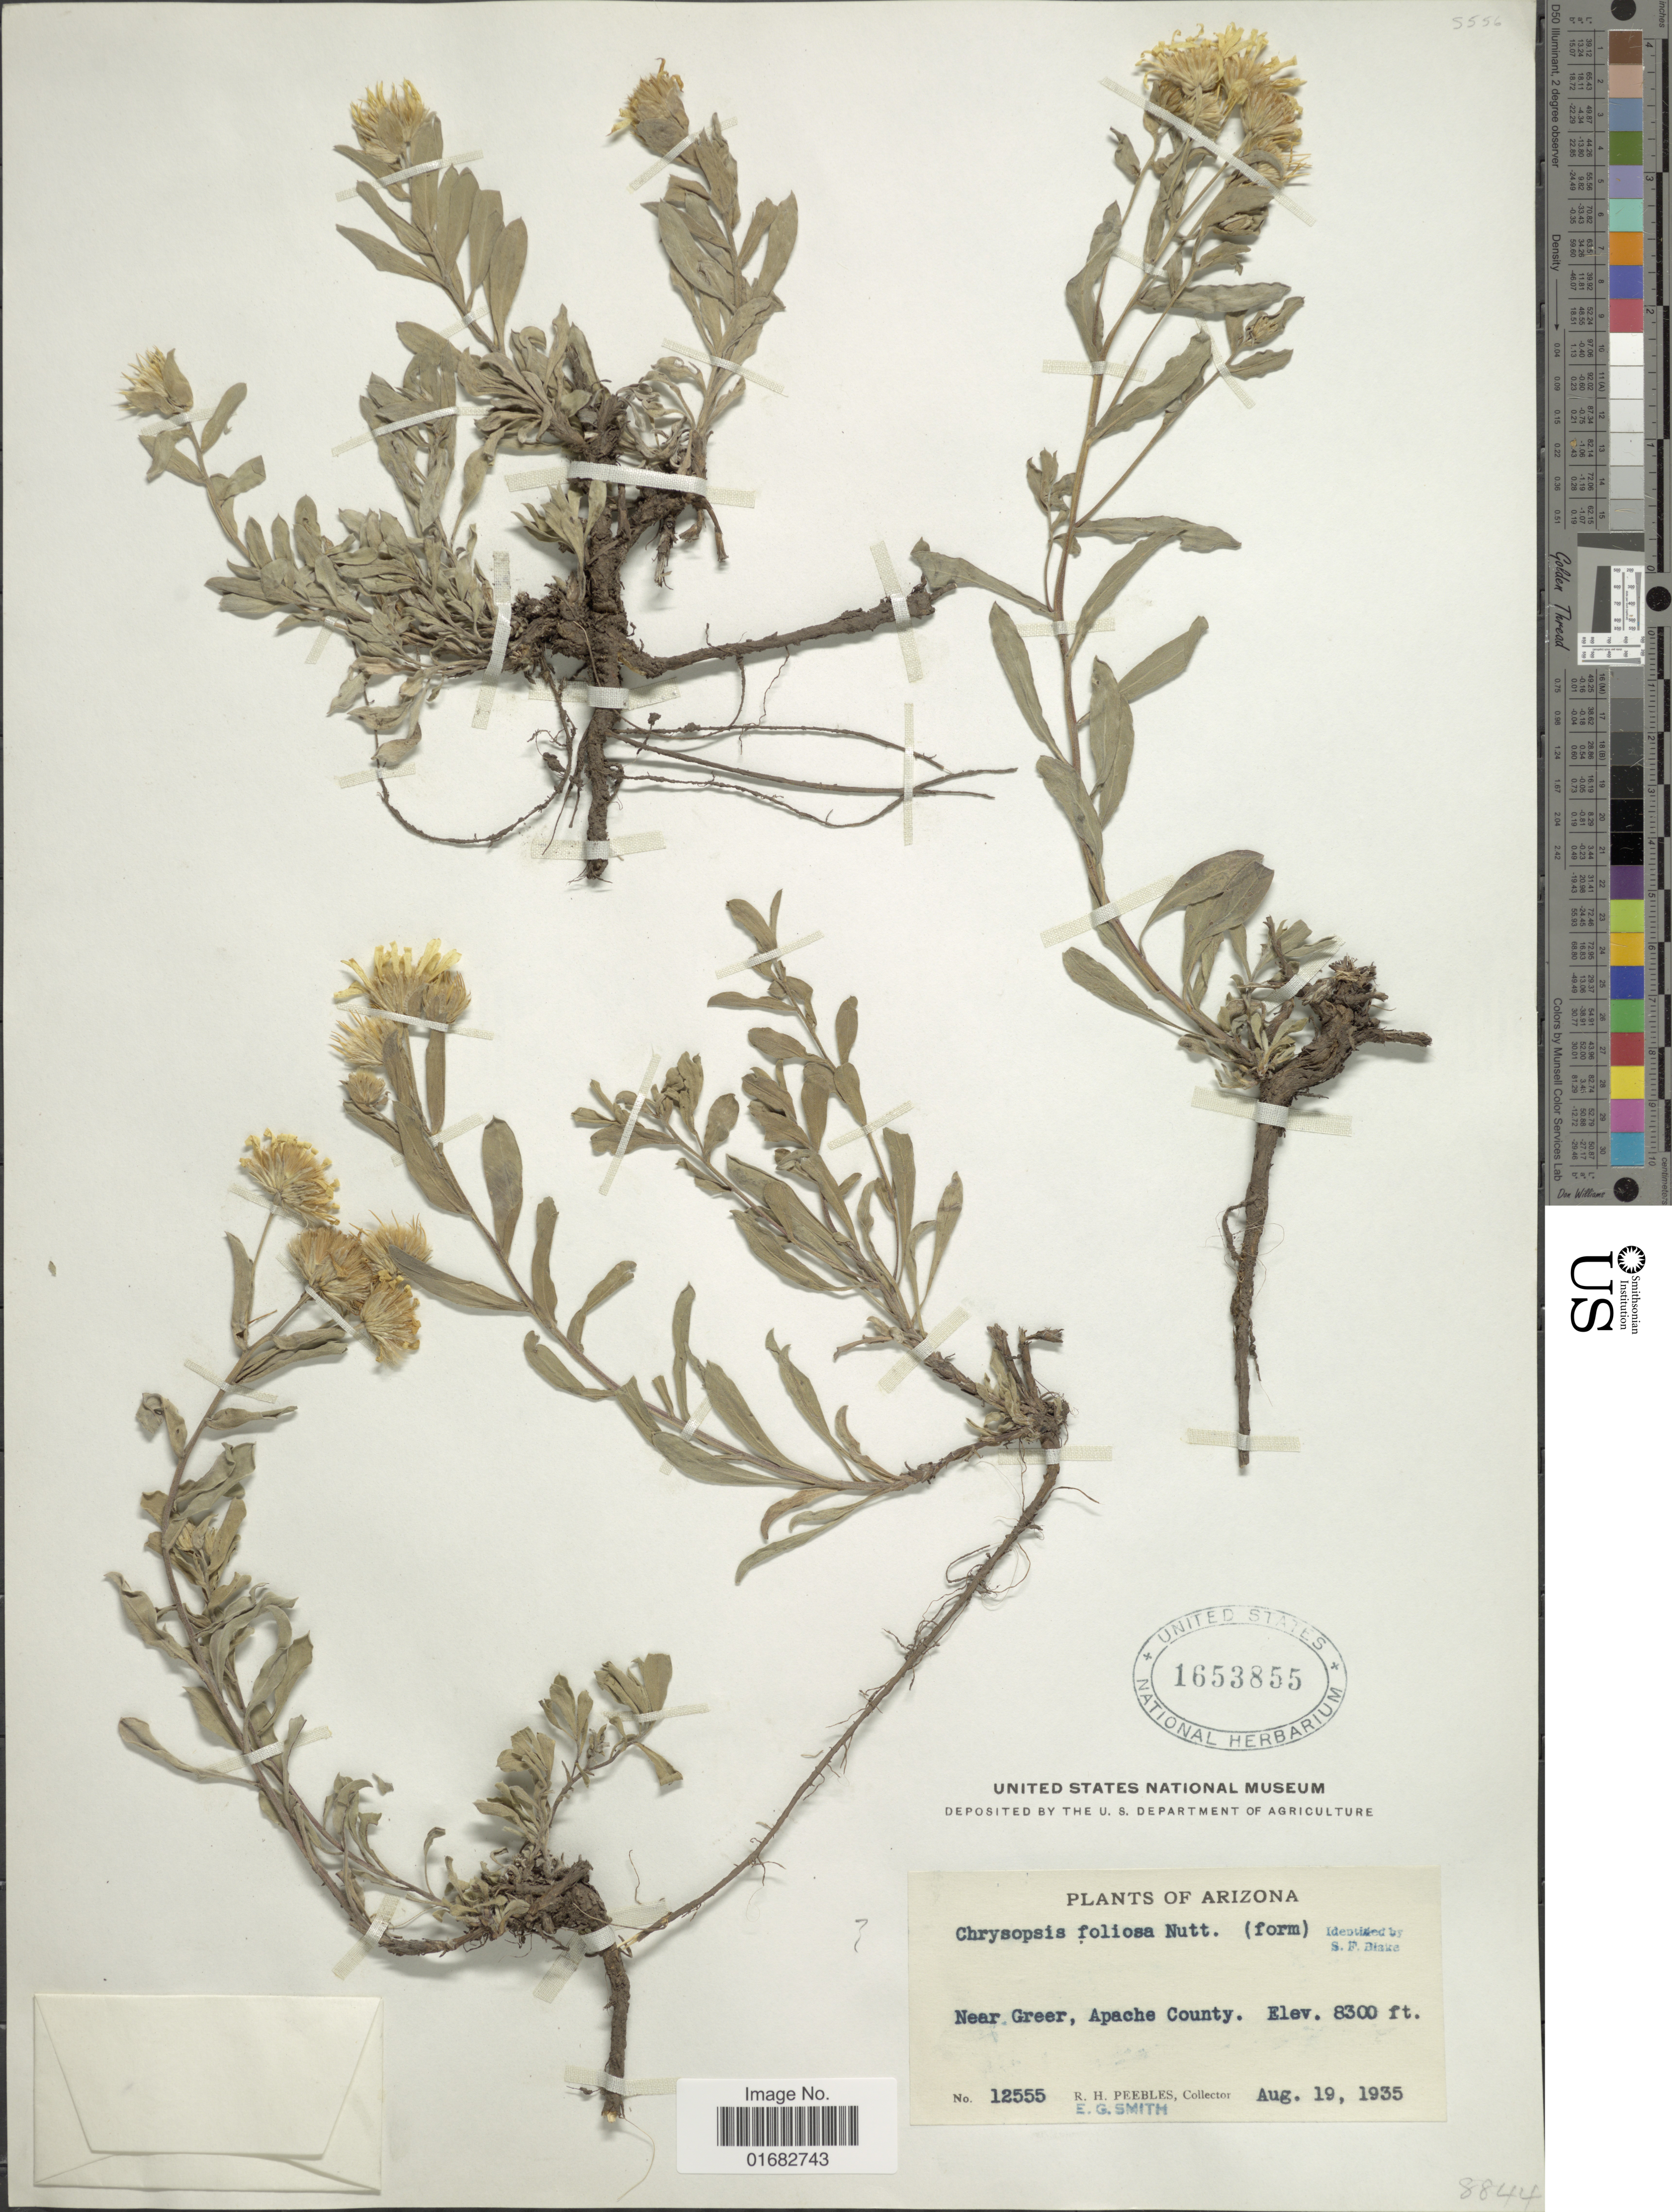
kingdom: Plantae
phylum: Tracheophyta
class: Magnoliopsida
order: Asterales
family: Asteraceae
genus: Heterotheca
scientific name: Heterotheca villosa var. foliosa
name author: (Nutt.) V.L. Harms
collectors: R. H. Peebles & E. G. Smith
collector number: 12555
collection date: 1935-08-19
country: United States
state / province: Arizona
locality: Near Greer, Apache County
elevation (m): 2530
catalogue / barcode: US 1653855